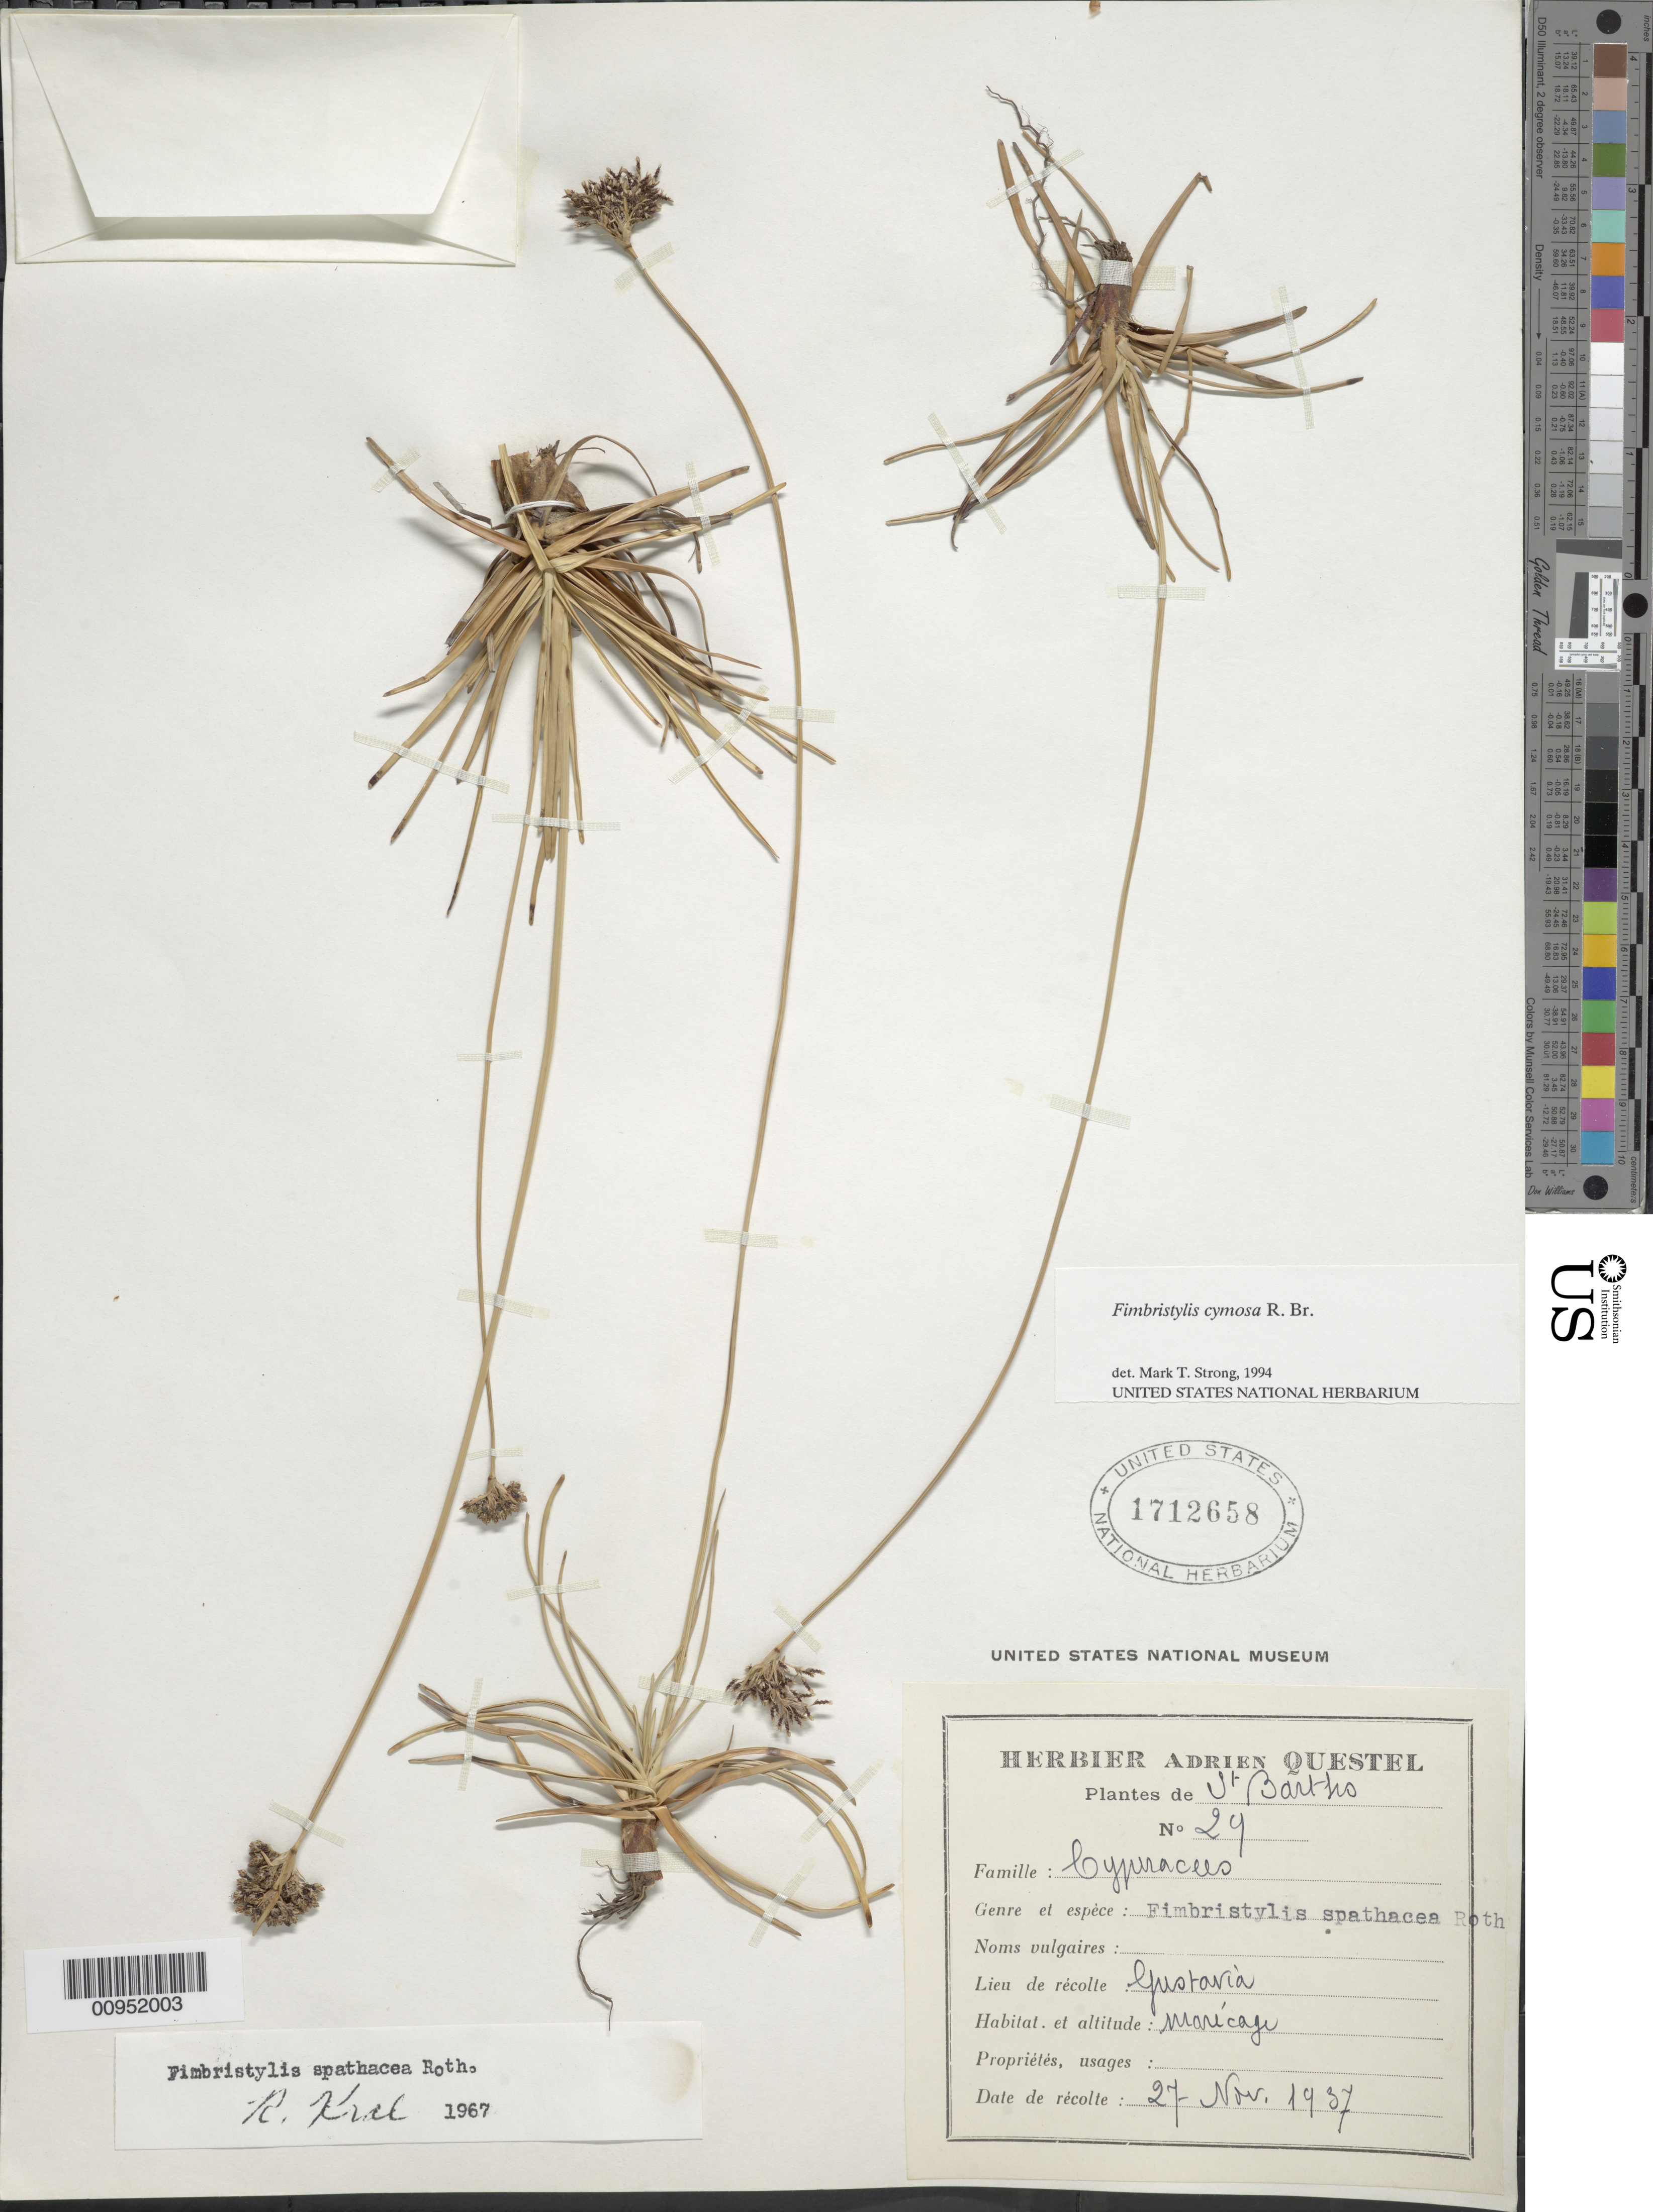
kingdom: Plantae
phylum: Tracheophyta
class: Liliopsida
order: Poales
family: Cyperaceae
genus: Fimbristylis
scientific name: Fimbristylis cymosa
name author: R. Br.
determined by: Strong, M. T., (US), Smithsonian Institution - National Museum of Natural History (UNITED STATES)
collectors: A. Questel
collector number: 29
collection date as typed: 27 Nov 1937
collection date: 1937-11-27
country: Saint Barthélemy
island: St. Barthélemy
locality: Gustavia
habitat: Marécage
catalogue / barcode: US 1712658